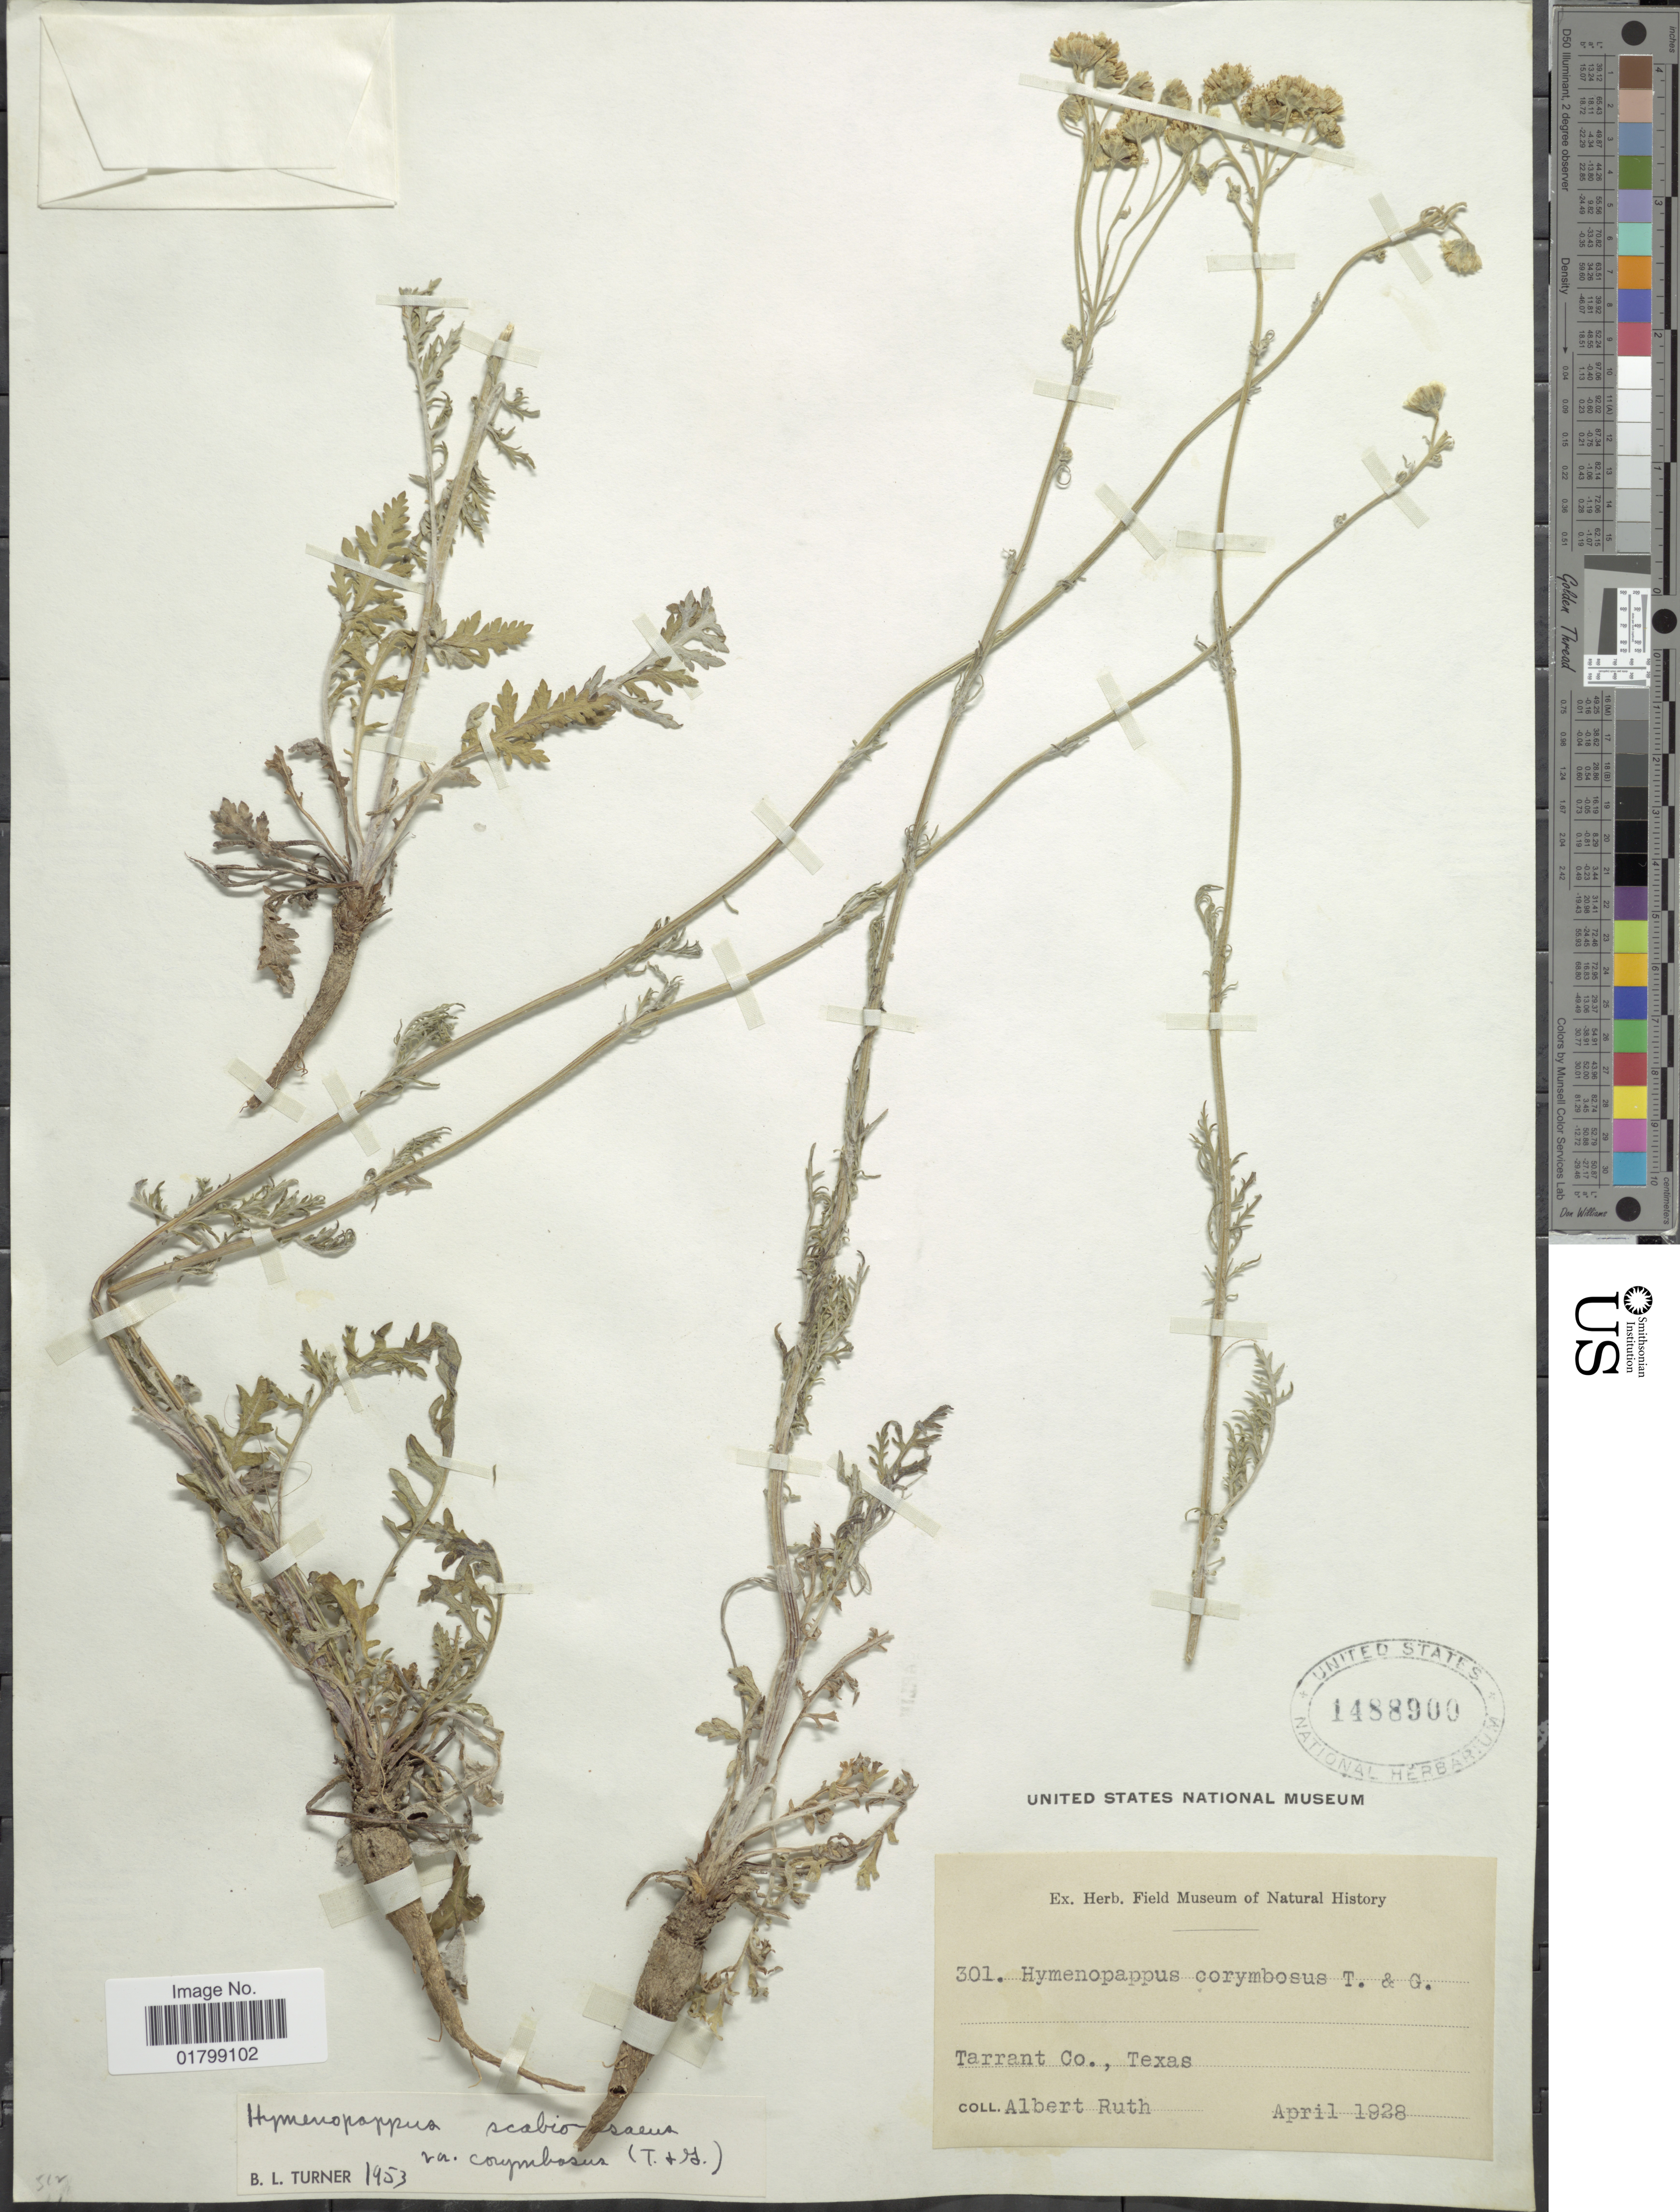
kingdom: Plantae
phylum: Tracheophyta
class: Magnoliopsida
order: Asterales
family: Asteraceae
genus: Hymenopappus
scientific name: Hymenopappus scabiosaeus var. corymbosus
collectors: A. Ruth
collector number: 301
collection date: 1928-04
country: United States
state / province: Texas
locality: Tarrant Co.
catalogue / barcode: US 1488900